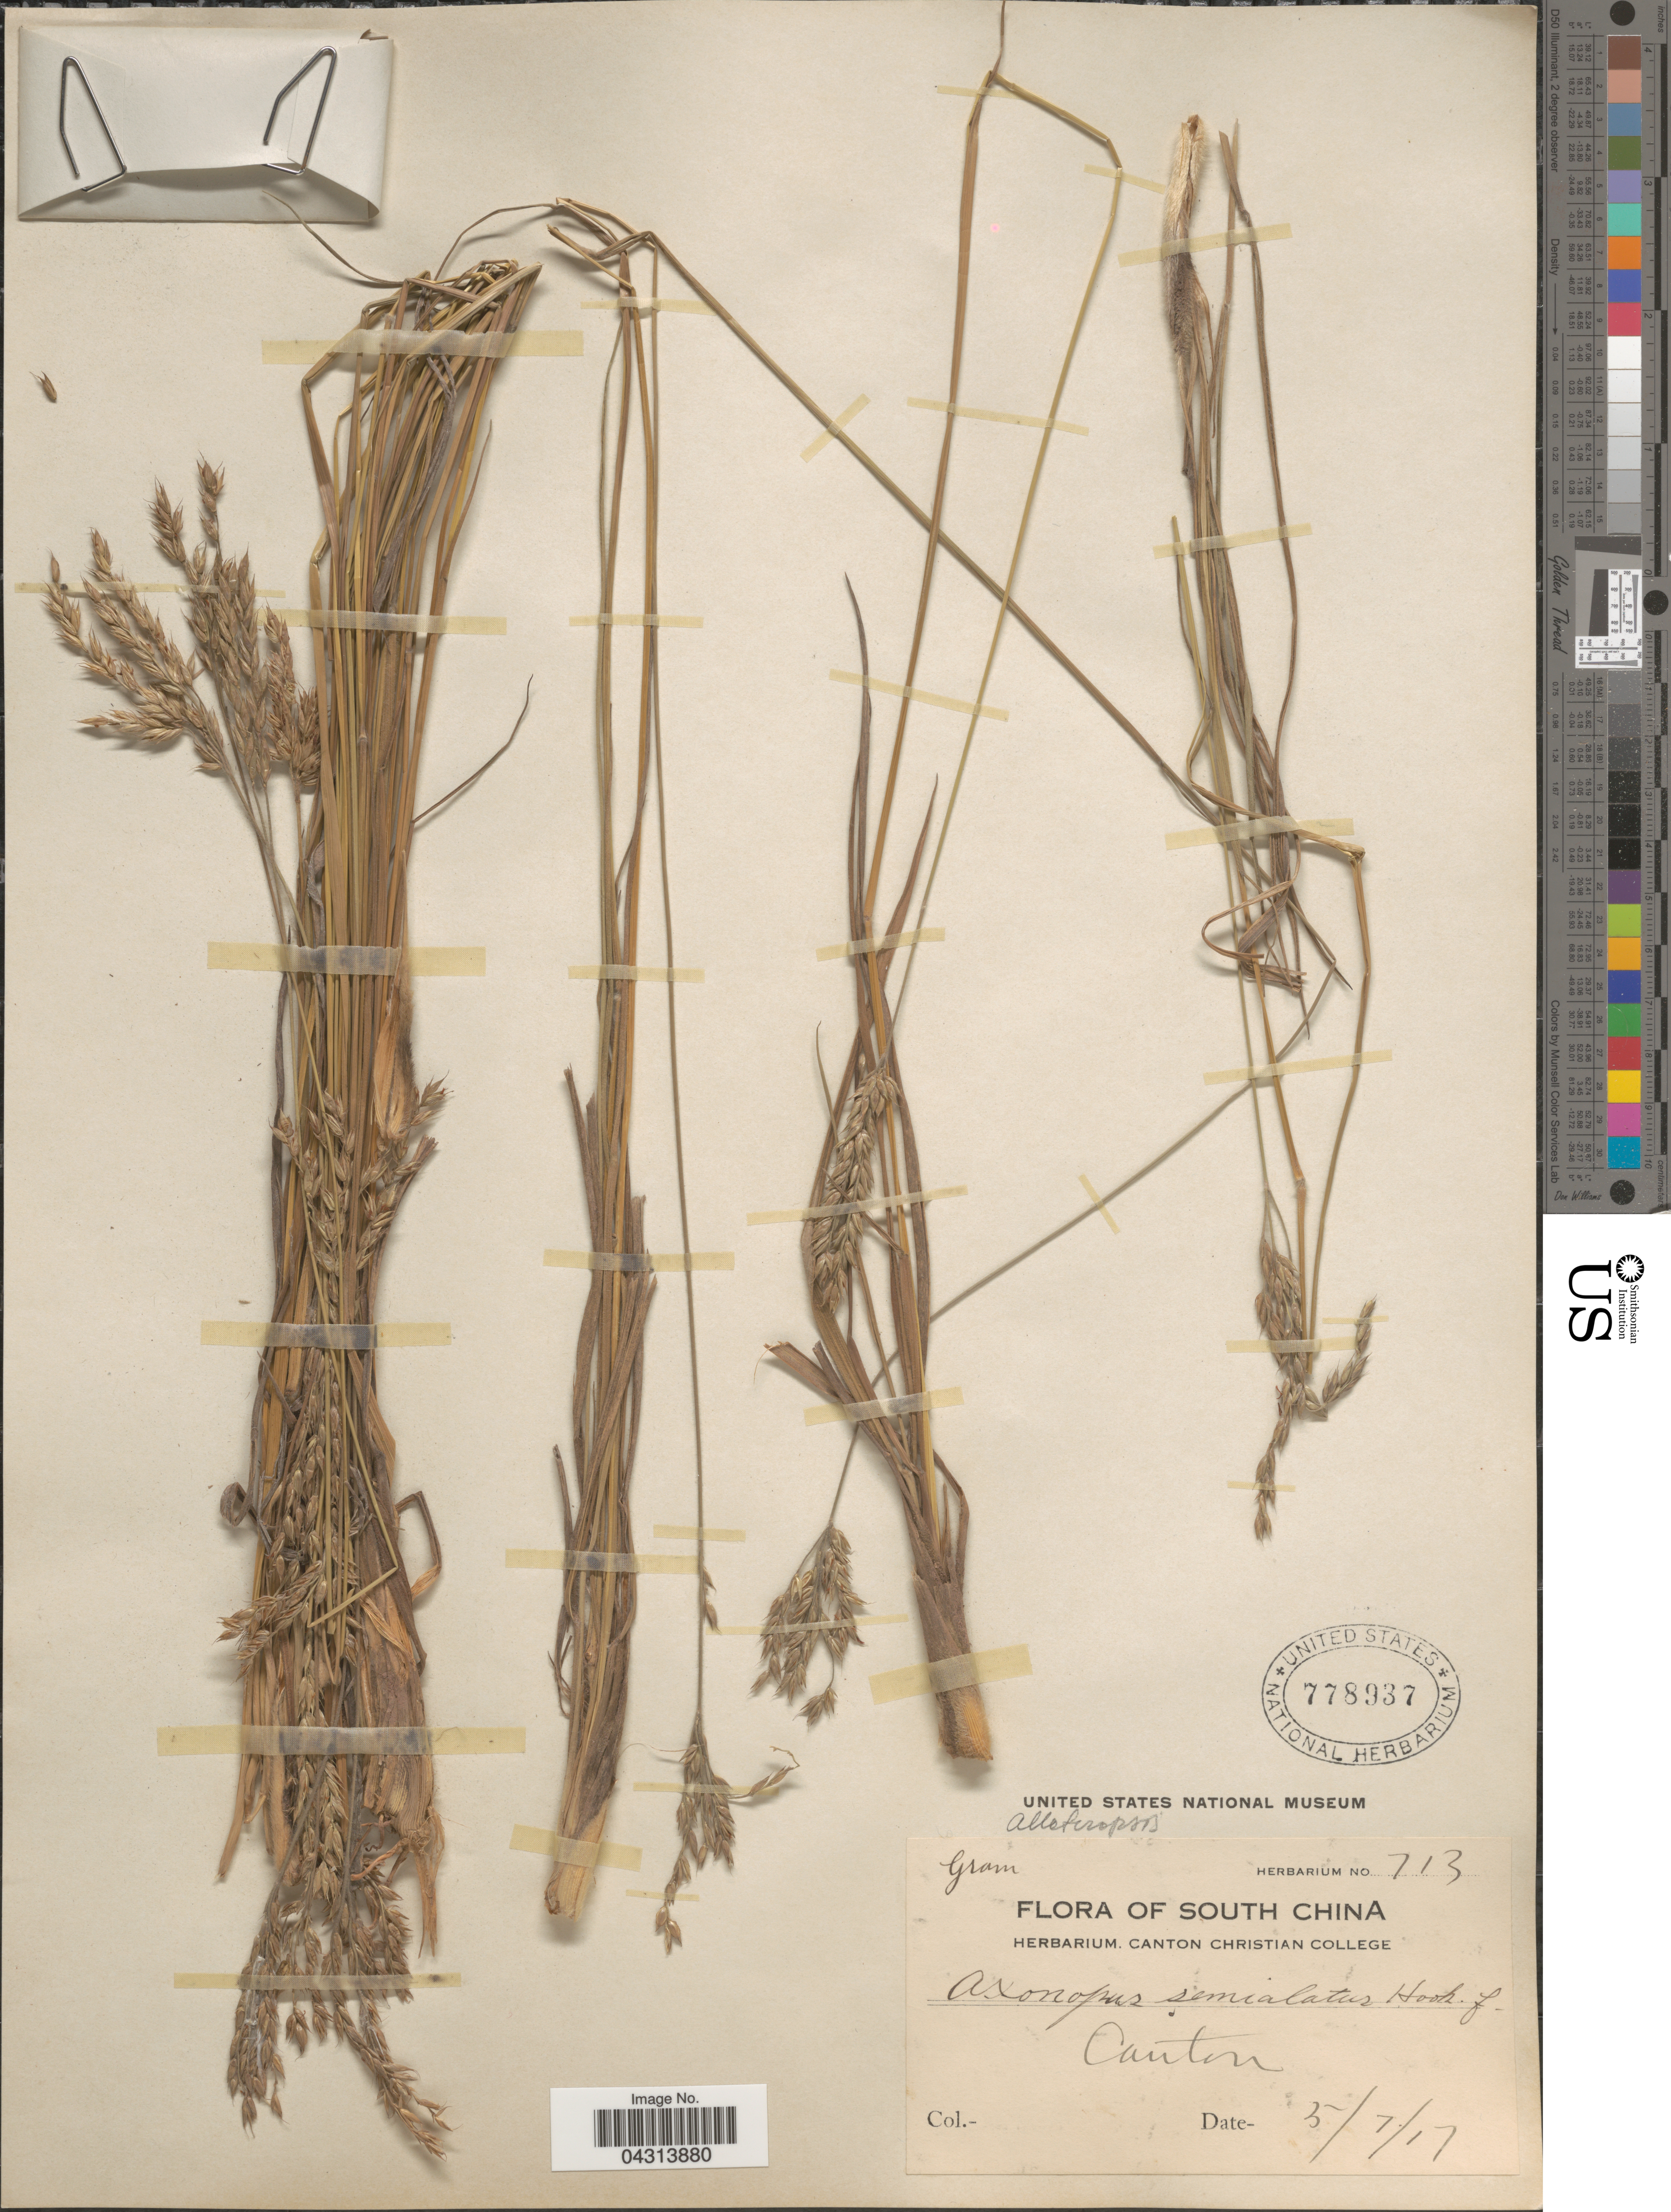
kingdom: Plantae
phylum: Tracheophyta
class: Liliopsida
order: Poales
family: Poaceae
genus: Alloteropsis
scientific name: Alloteropsis semialata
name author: (R. Br.) Hitchc.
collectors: ex herb. Canton Christian College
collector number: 713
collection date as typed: Transcribed d/m/y: 5/7/17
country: China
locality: South China. Canton.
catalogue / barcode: US 778937